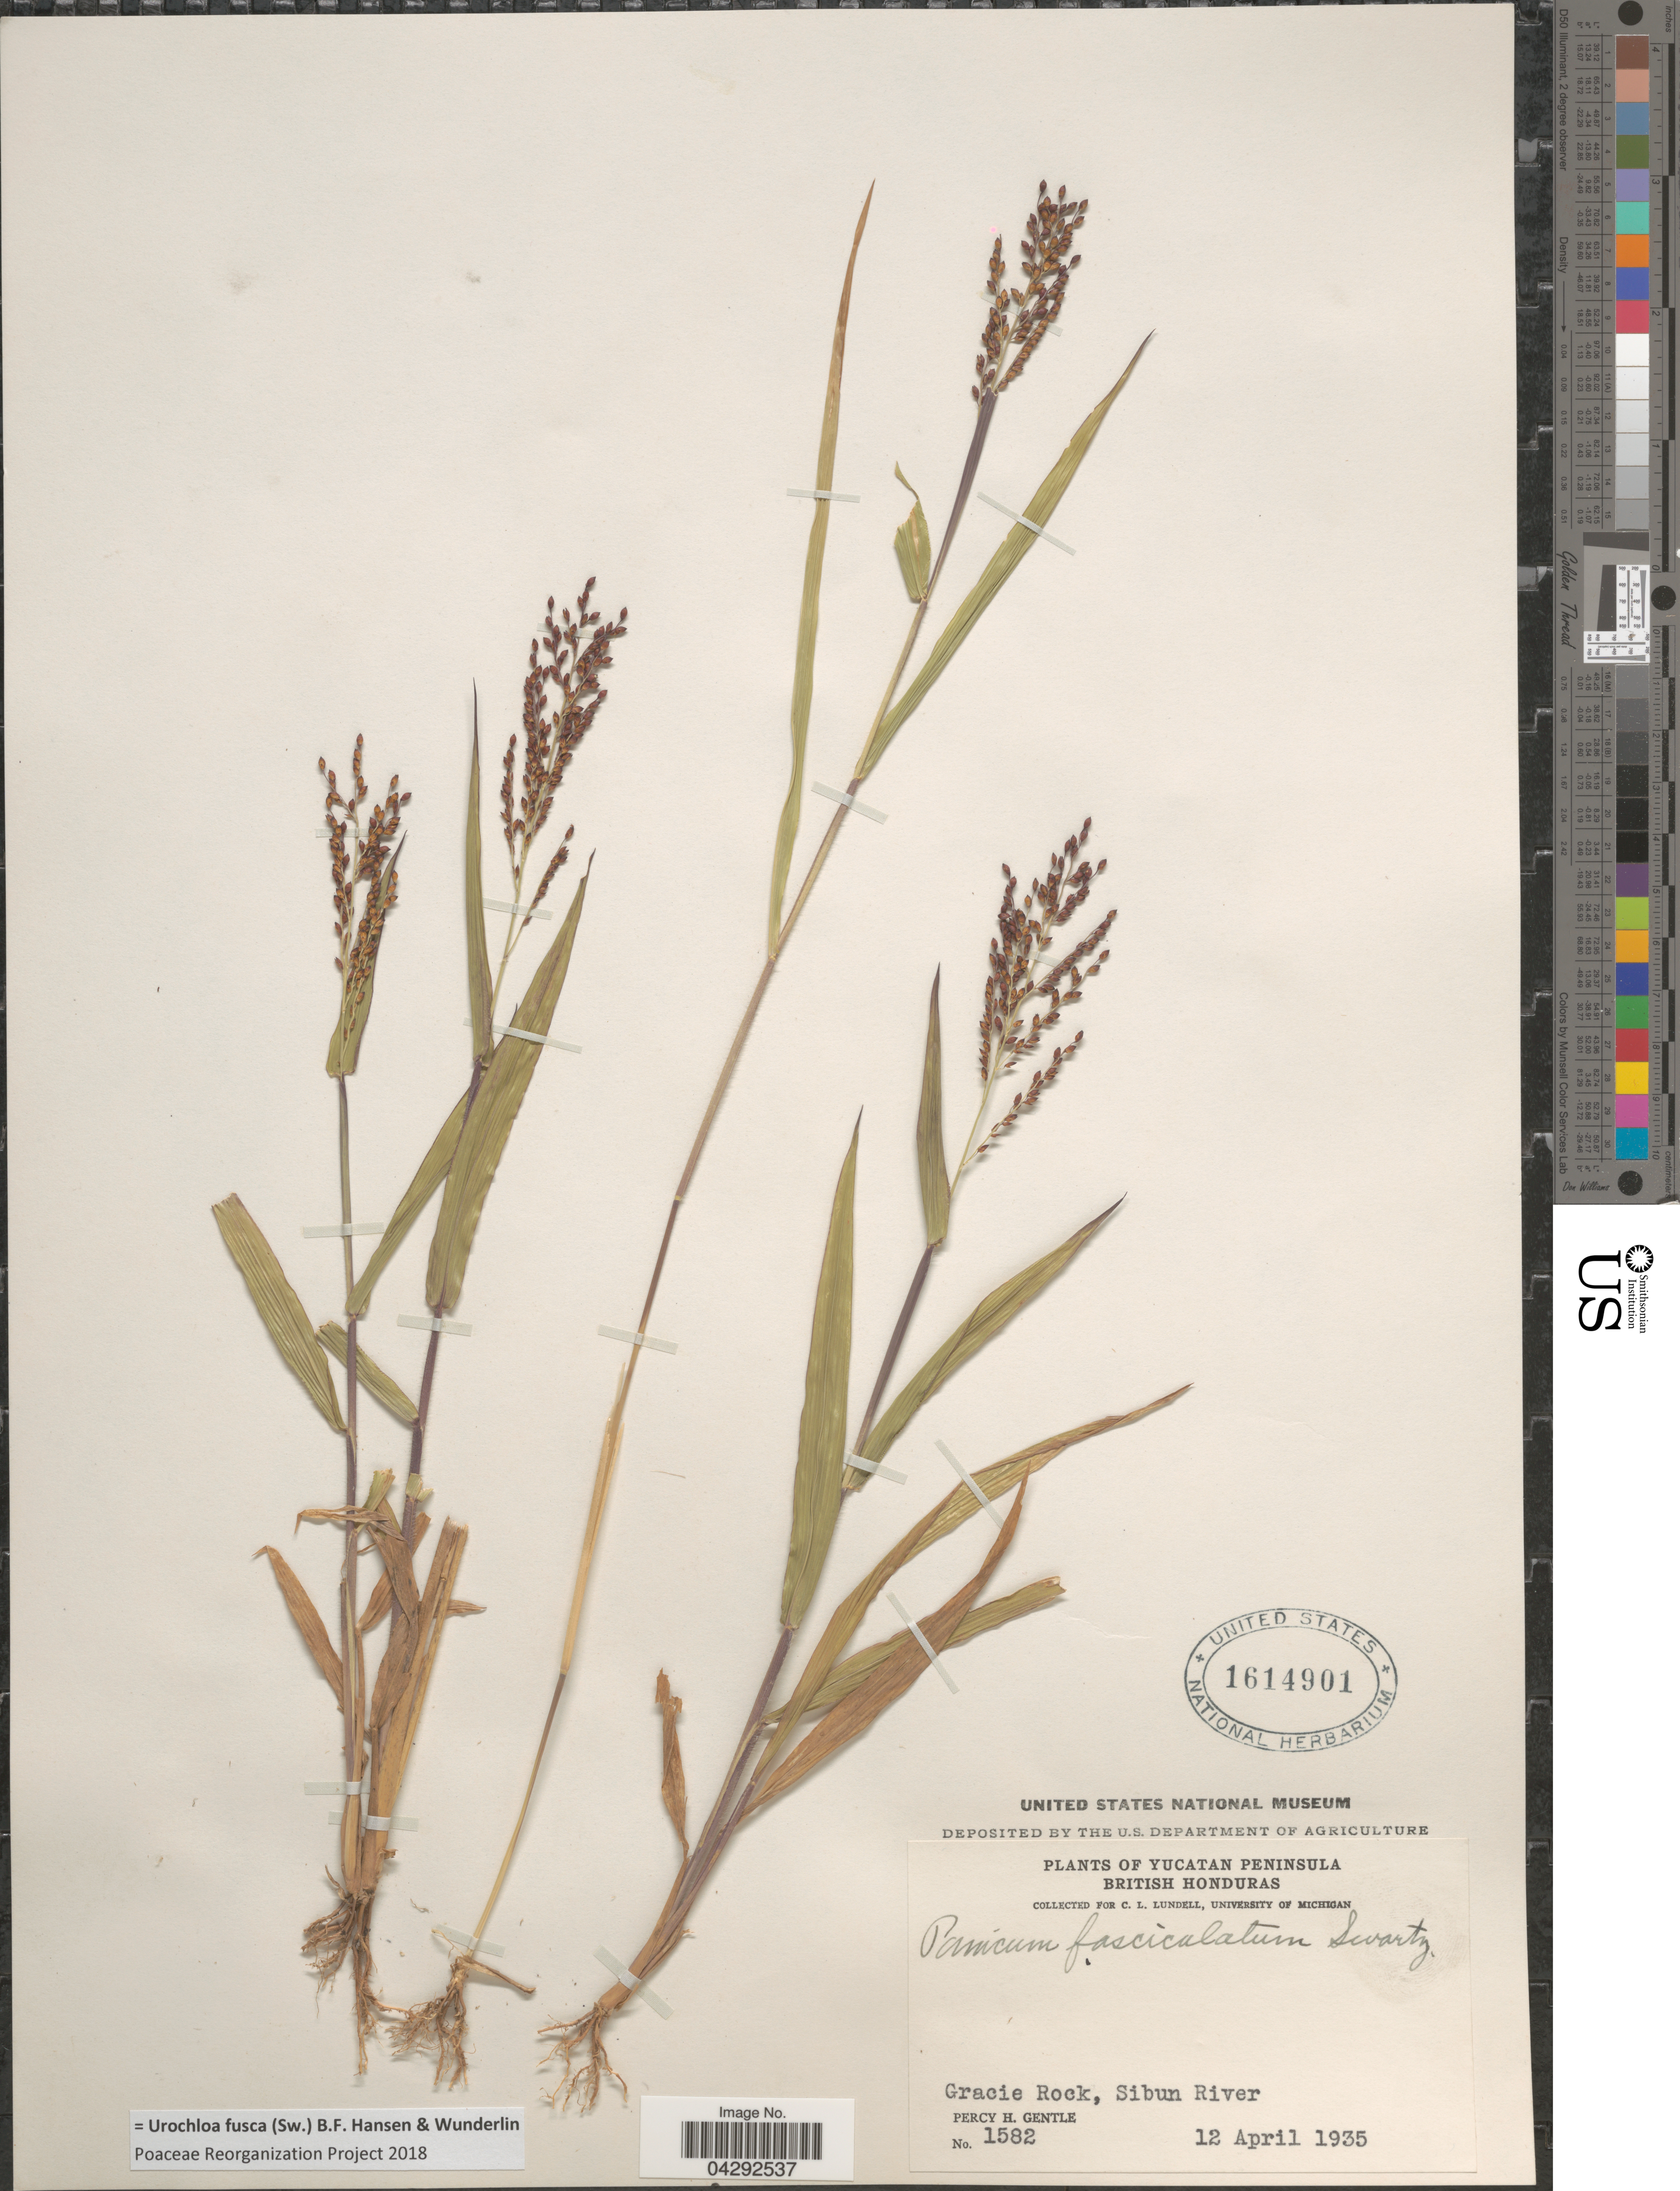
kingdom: Plantae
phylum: Tracheophyta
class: Liliopsida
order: Poales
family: Poaceae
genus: Urochloa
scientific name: Urochloa fusca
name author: (Sw.) B.F. Hansen & Wunderlin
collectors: P. H. Gentle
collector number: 1582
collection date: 1935-04-12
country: Belize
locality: Yucatan Peninsula. Gracie Rock, Sibun River.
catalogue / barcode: US 1614901